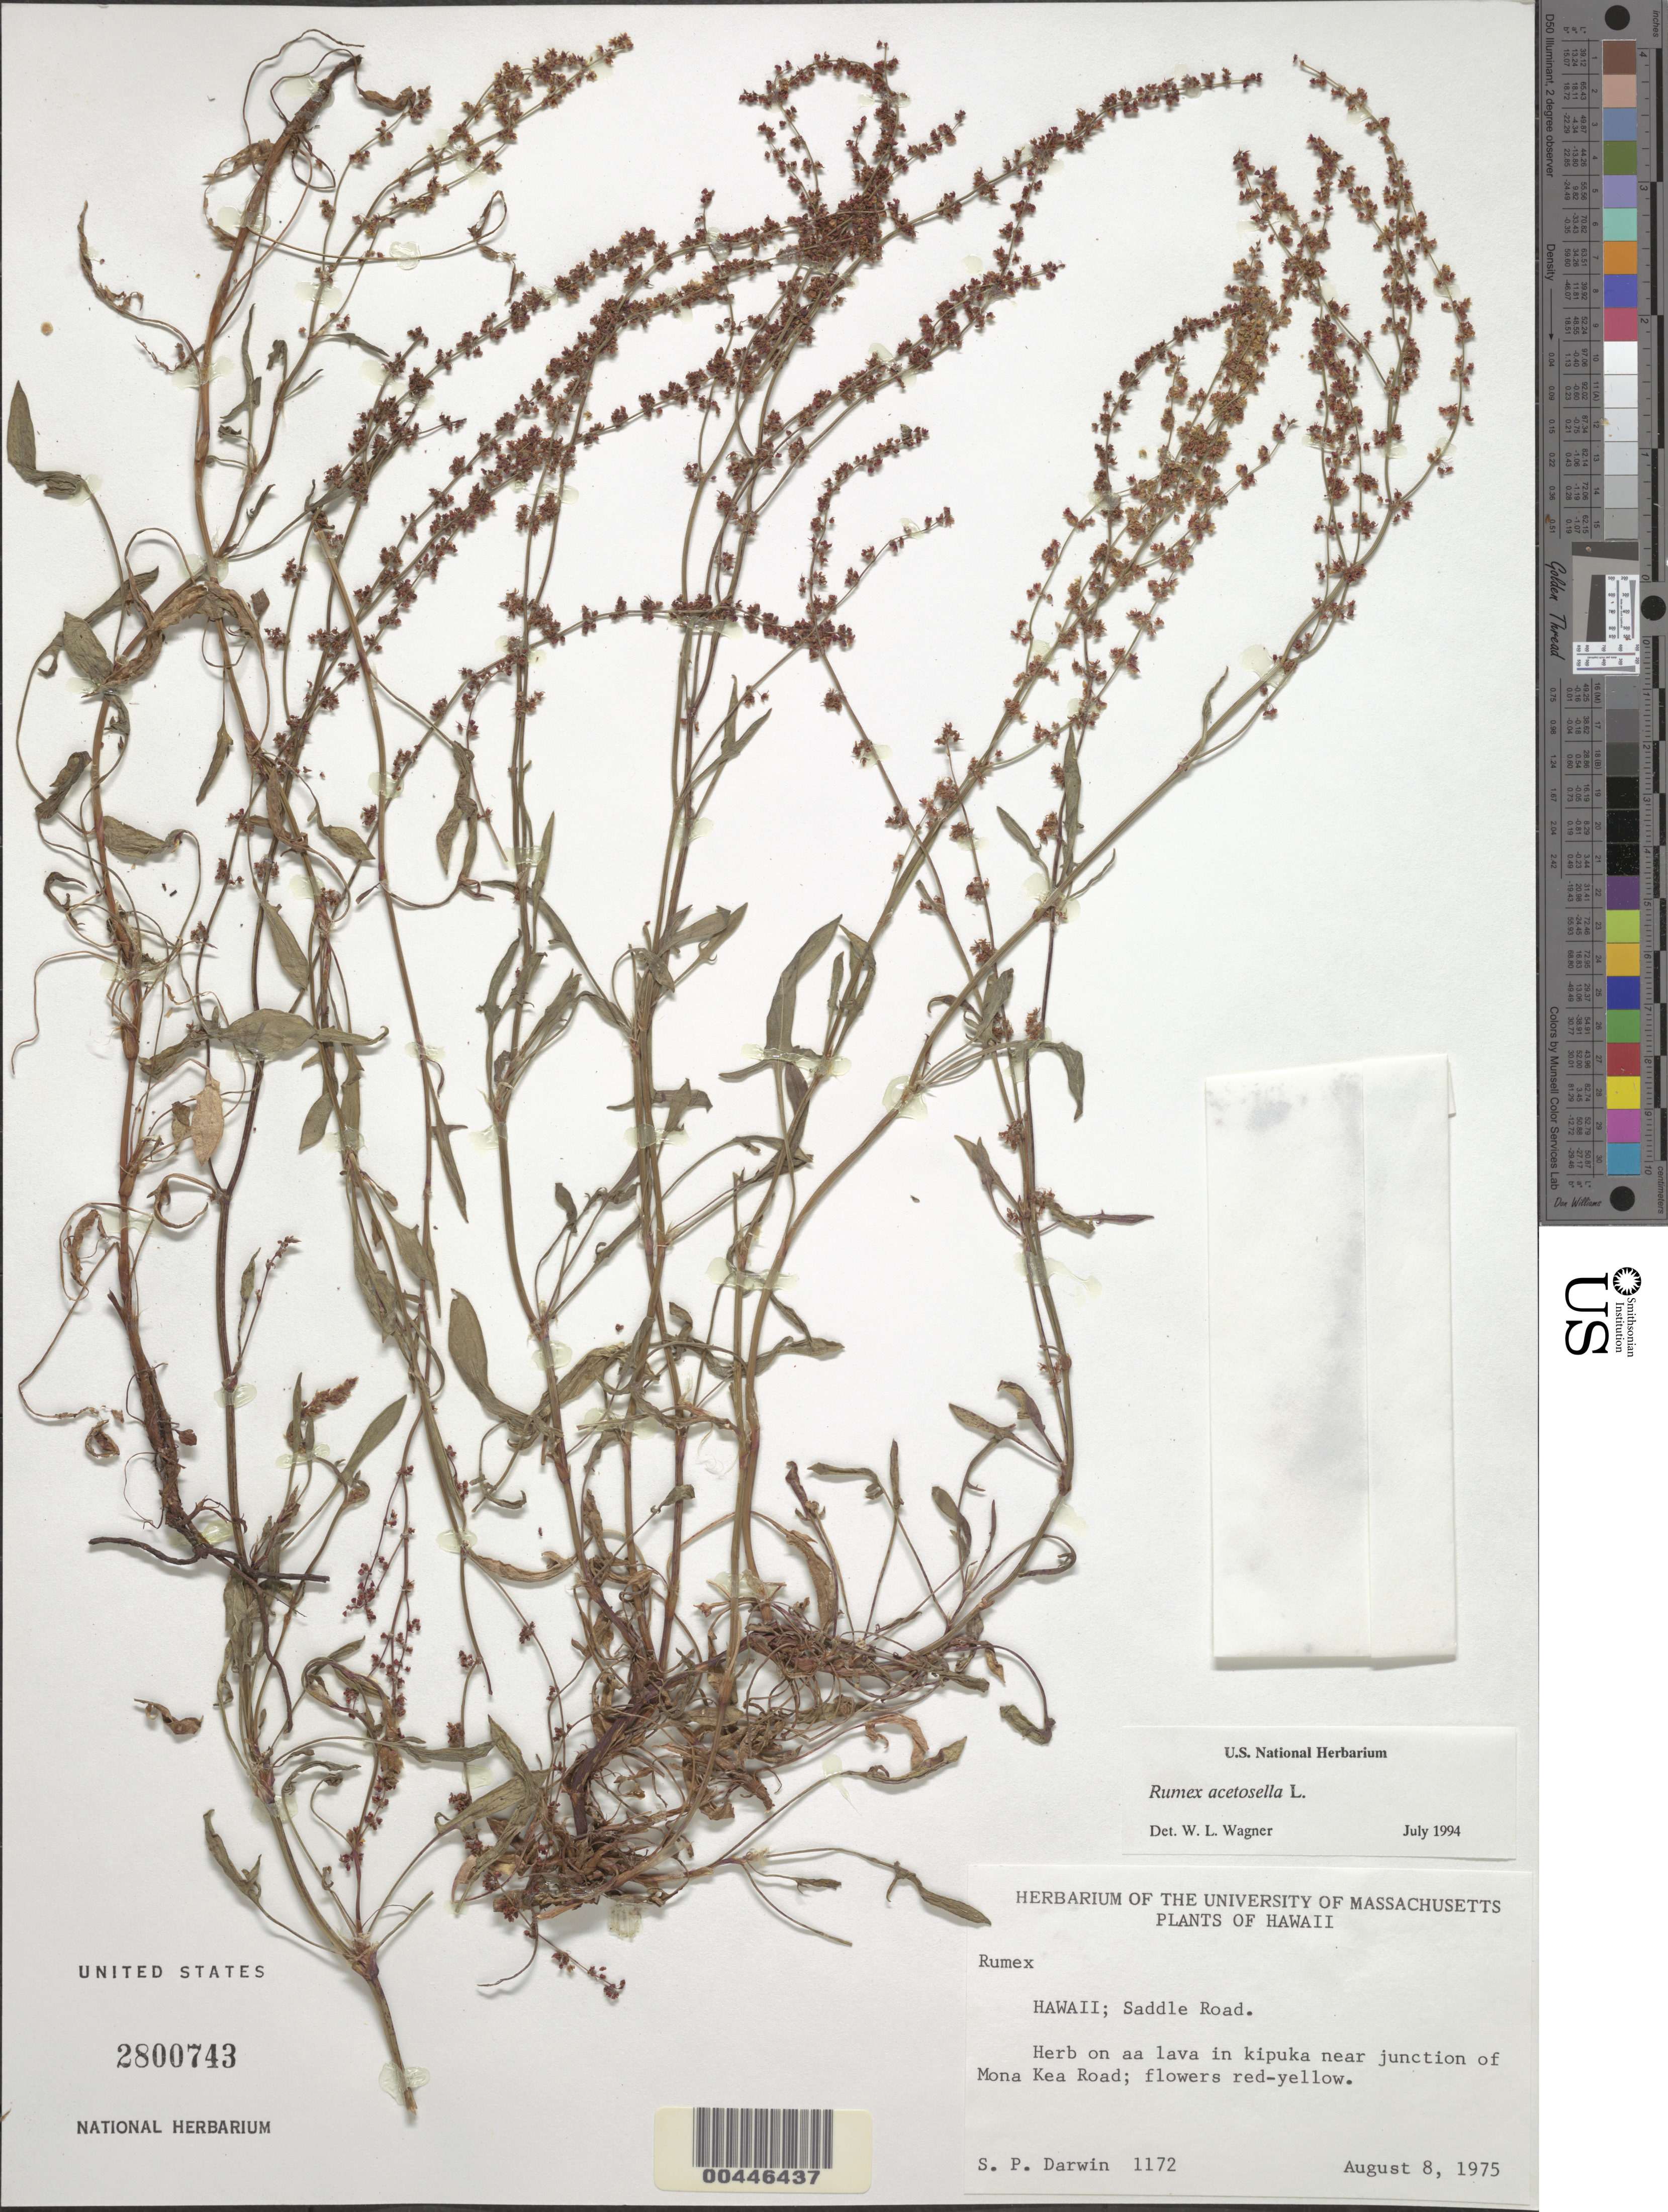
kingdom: Plantae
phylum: Tracheophyta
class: Magnoliopsida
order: Caryophyllales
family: Polygonaceae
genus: Rumex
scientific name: Rumex acetosella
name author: L.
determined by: Wagner, W. L., (BOT), Smithsonian Institution - National Museum of Natural History (UNITED STATES)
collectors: S. P. Darwin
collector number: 1172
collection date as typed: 8 Aug 1975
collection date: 1975-08-08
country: United States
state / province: Hawaii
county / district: Hawaii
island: Hawaii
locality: Saddle Rd, near junction of Mona Kea Rd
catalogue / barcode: US 2800743